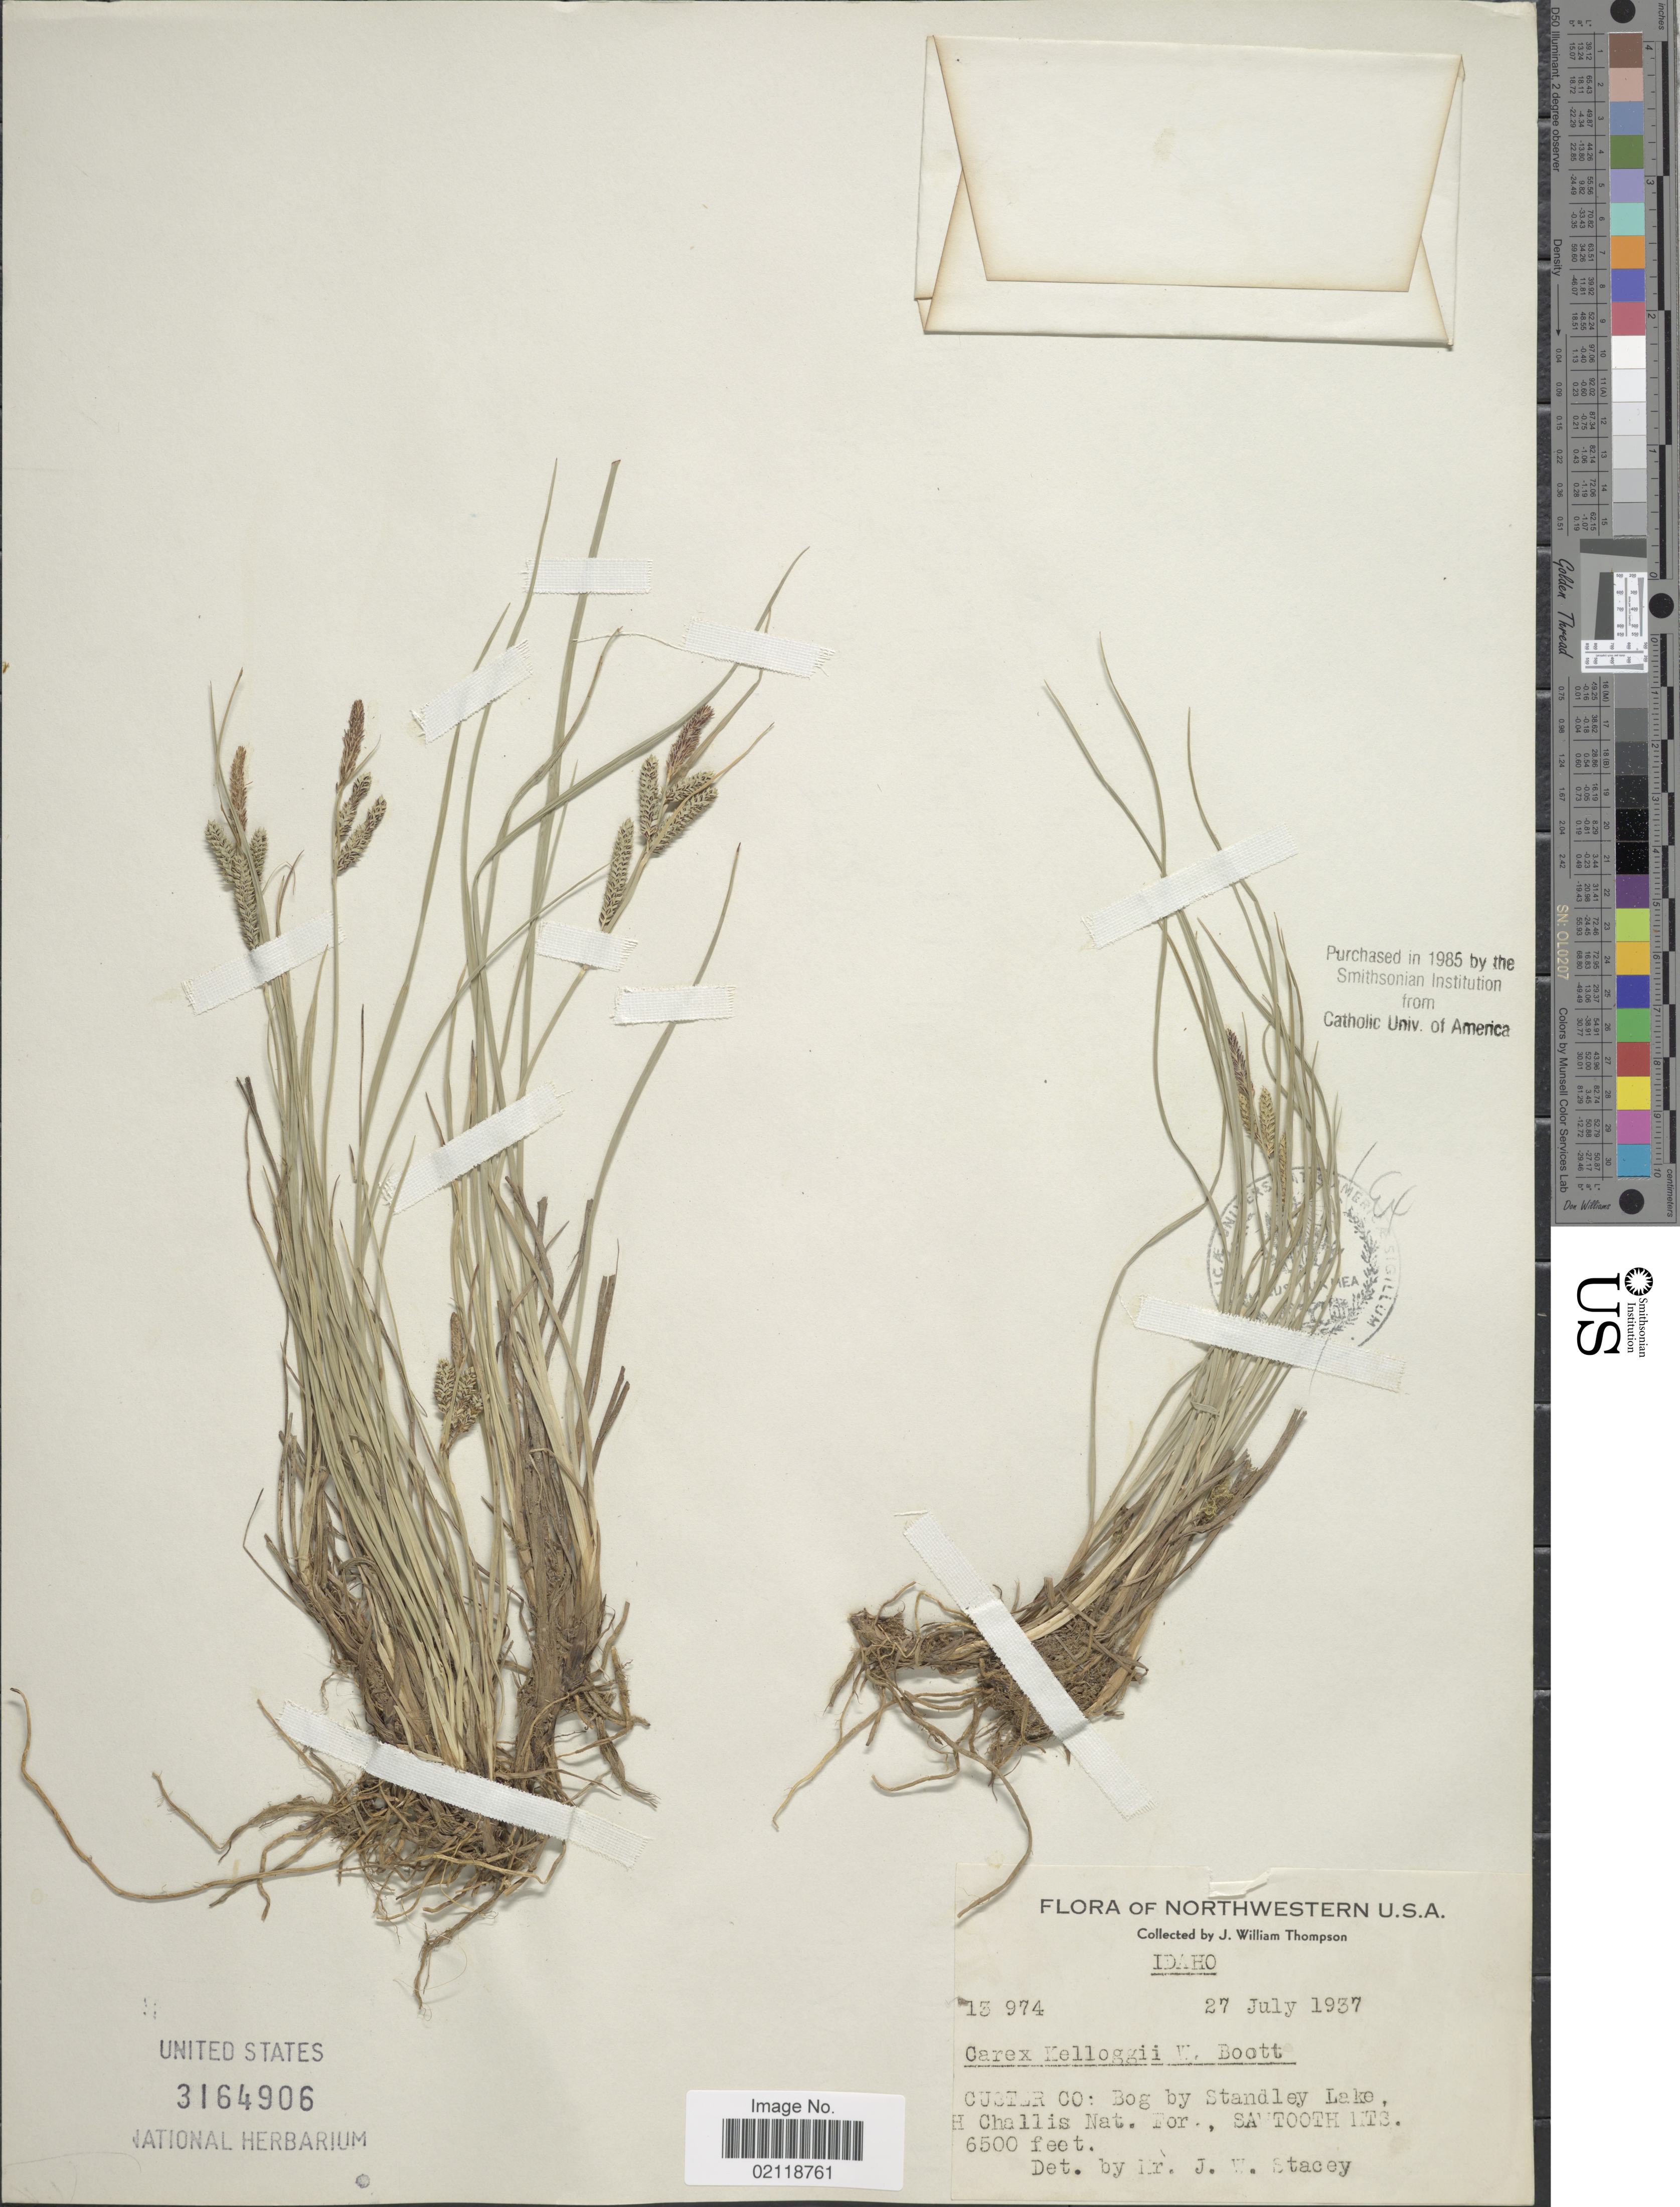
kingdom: Plantae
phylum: Tracheophyta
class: Liliopsida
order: Poales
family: Cyperaceae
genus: Carex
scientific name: Carex kelloggii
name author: W. Boott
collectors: J. W. Thompson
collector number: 13974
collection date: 1937-07-27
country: United States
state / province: Idaho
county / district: Custer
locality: Bog by Standley Lake, H Challis Nat. For., Sawtooth Mts.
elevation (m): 1981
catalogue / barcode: US 3164906